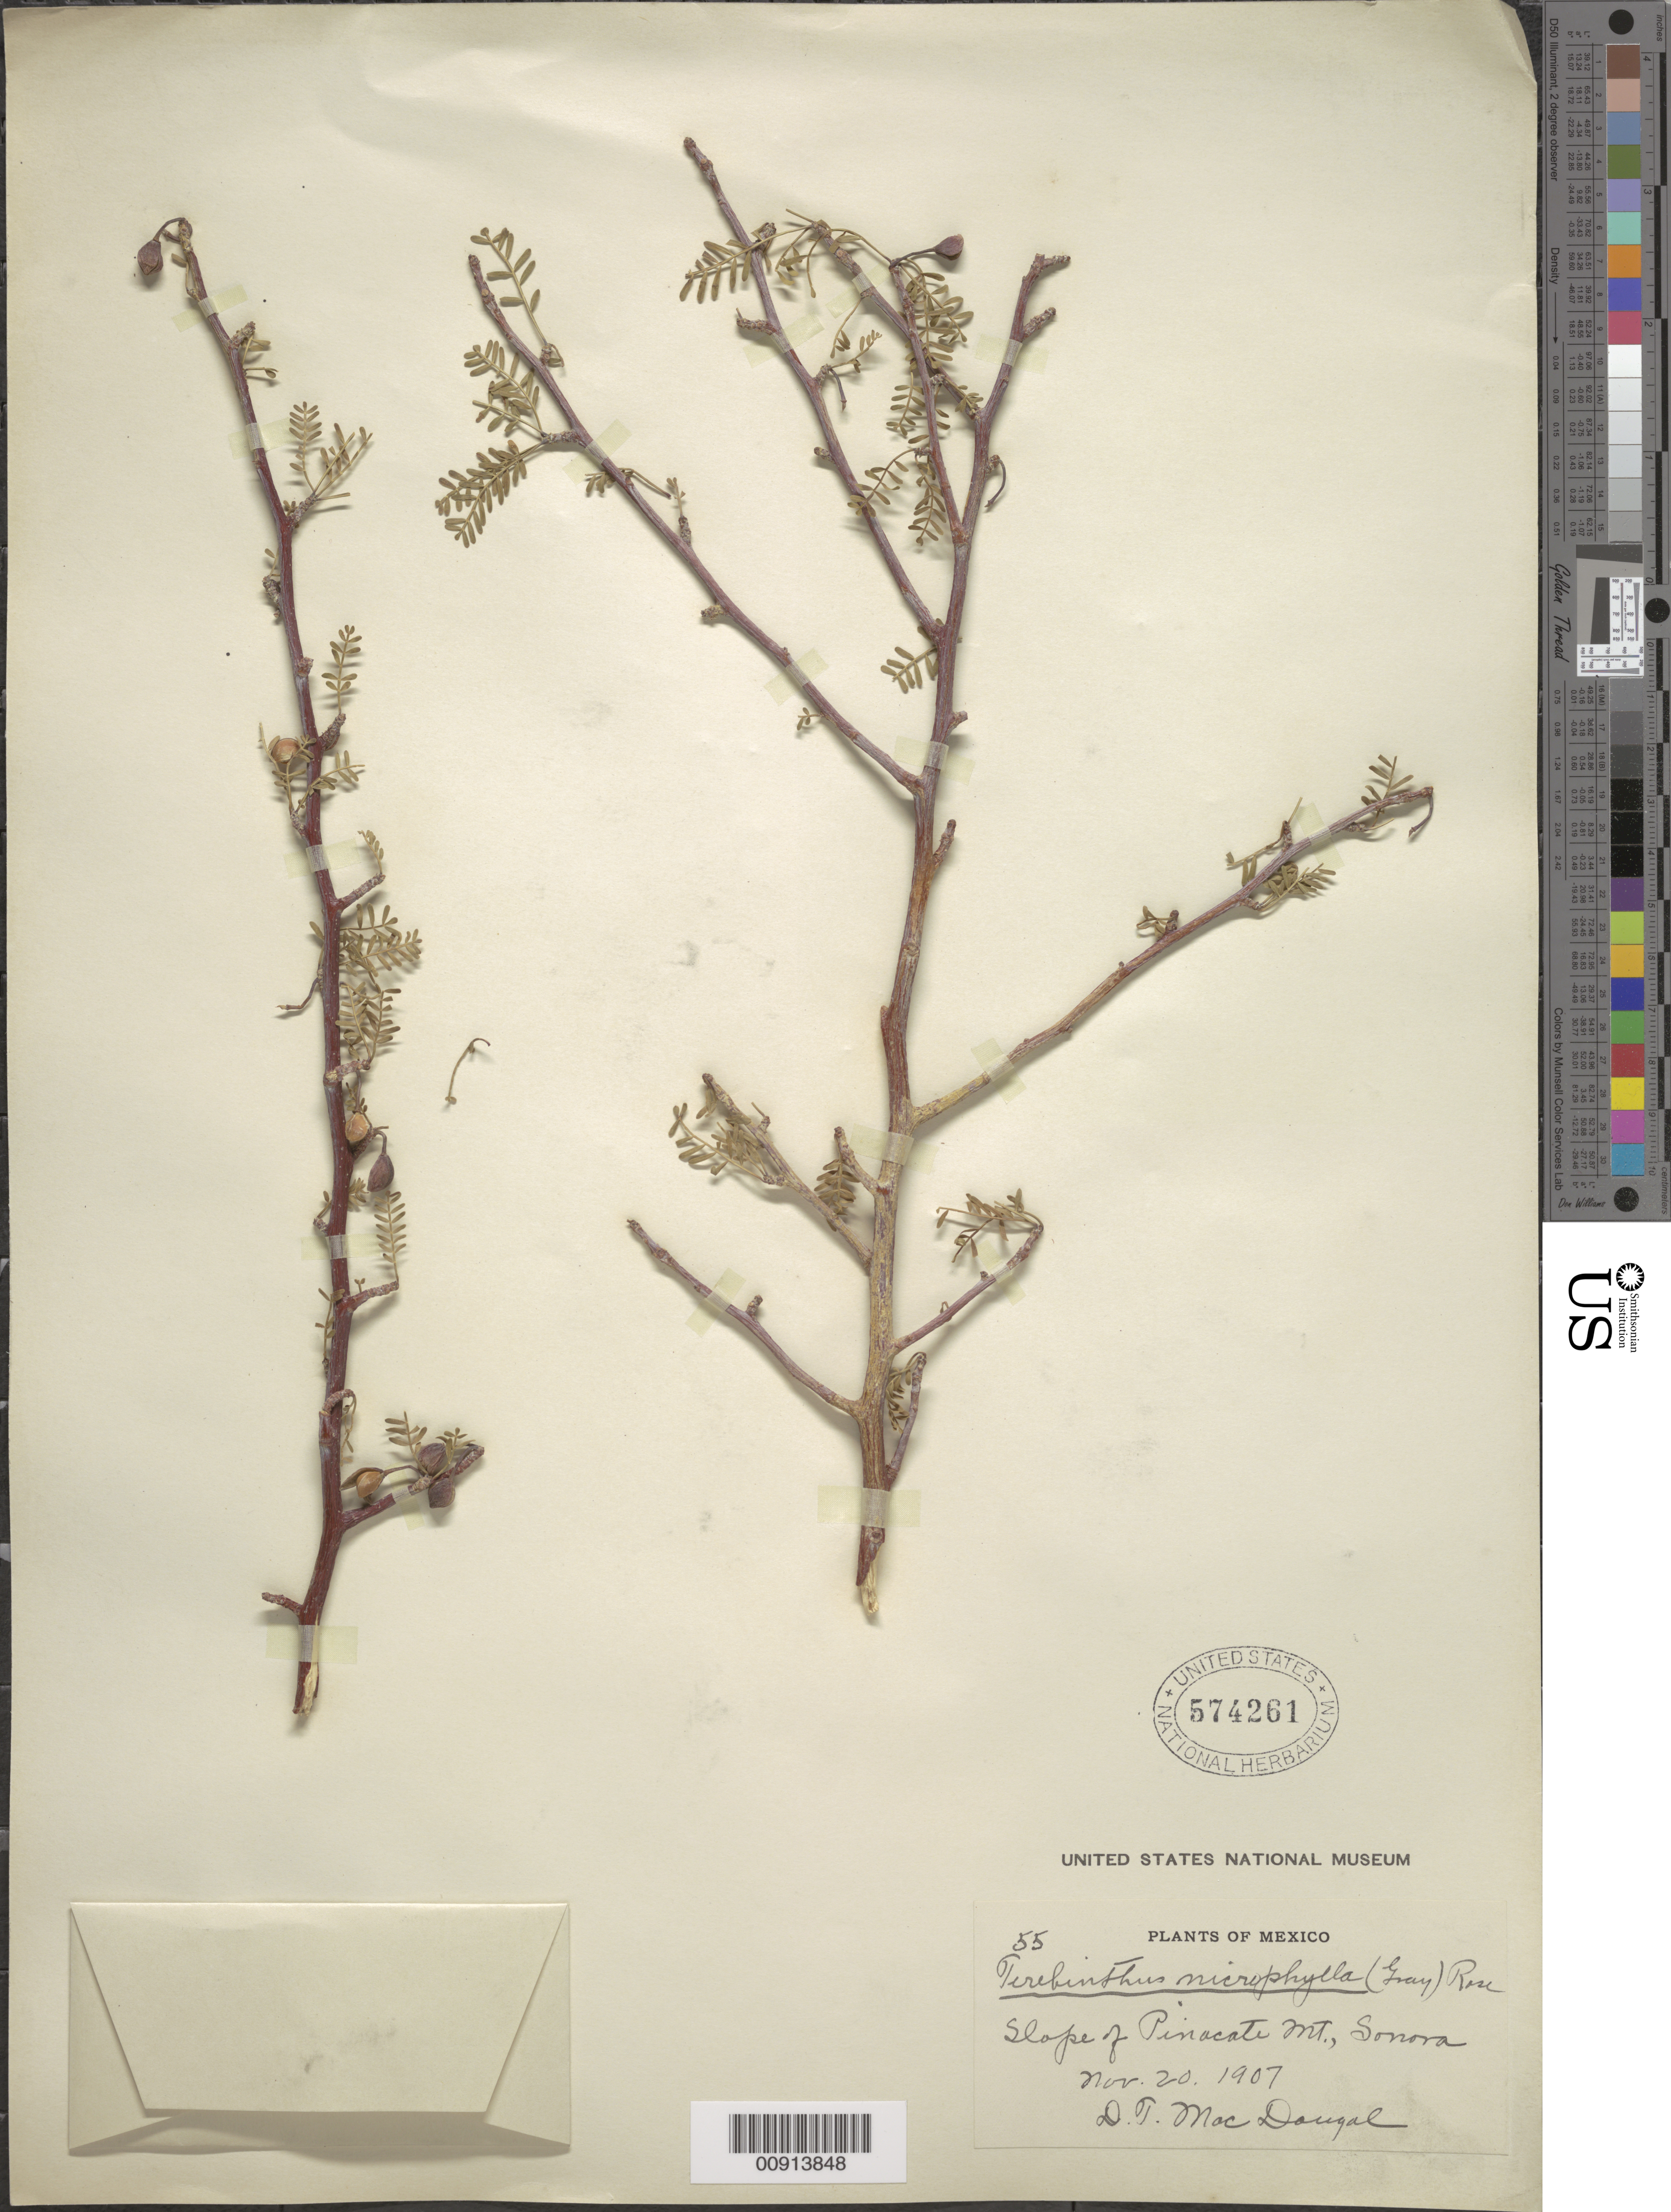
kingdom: Plantae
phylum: Tracheophyta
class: Magnoliopsida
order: Sapindales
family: Burseraceae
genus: Bursera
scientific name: Bursera microphylla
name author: A. Gray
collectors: D. T. MacDougal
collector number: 55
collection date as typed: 20 Nov 1907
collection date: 1907-11-20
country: Mexico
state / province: Sonora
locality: Slope of Pinacate Mt., Sonora.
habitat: Mountain slope.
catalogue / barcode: US 574261